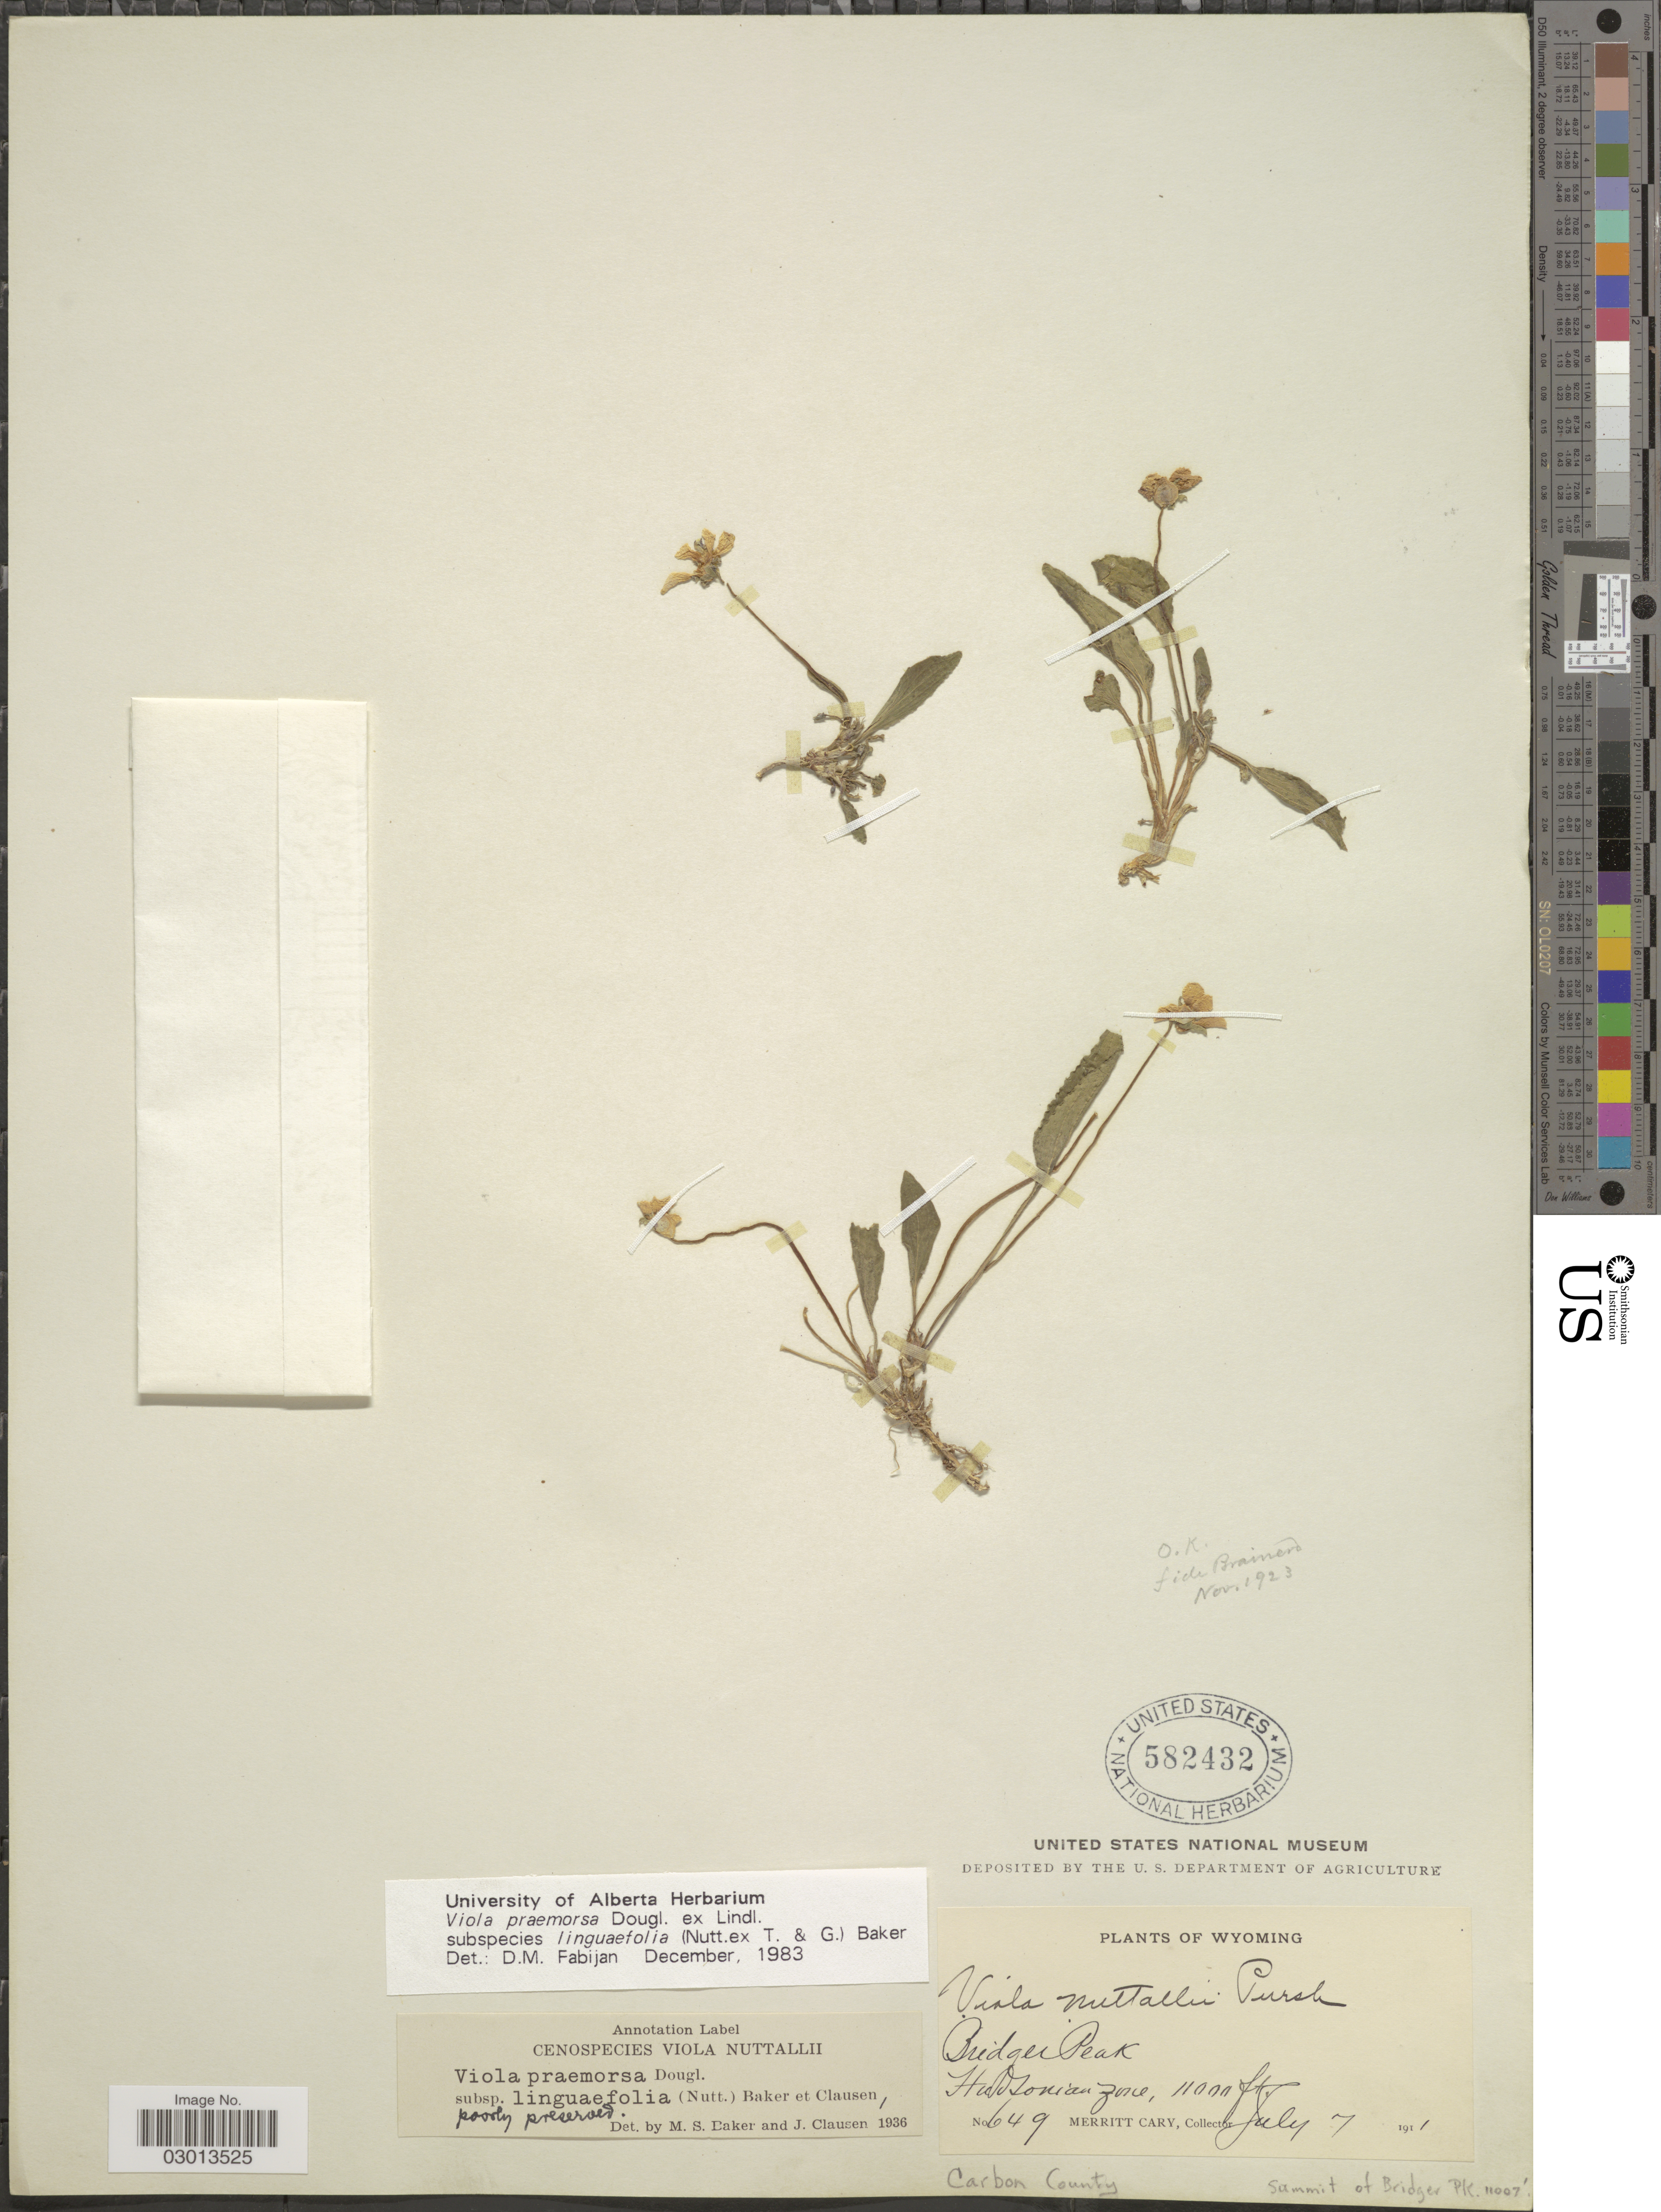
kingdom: Plantae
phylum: Tracheophyta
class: Magnoliopsida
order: Malpighiales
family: Violaceae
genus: Viola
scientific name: Viola praemorsa subsp. linguifolia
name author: (Nutt.) M.S. Baker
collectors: M. Cary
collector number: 649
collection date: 1911-07-07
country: United States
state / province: Wyoming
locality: Bridger Peak. Hudsonian zone. Carbon County. Summit of Bridger Pk.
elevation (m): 3353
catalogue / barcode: US 582432